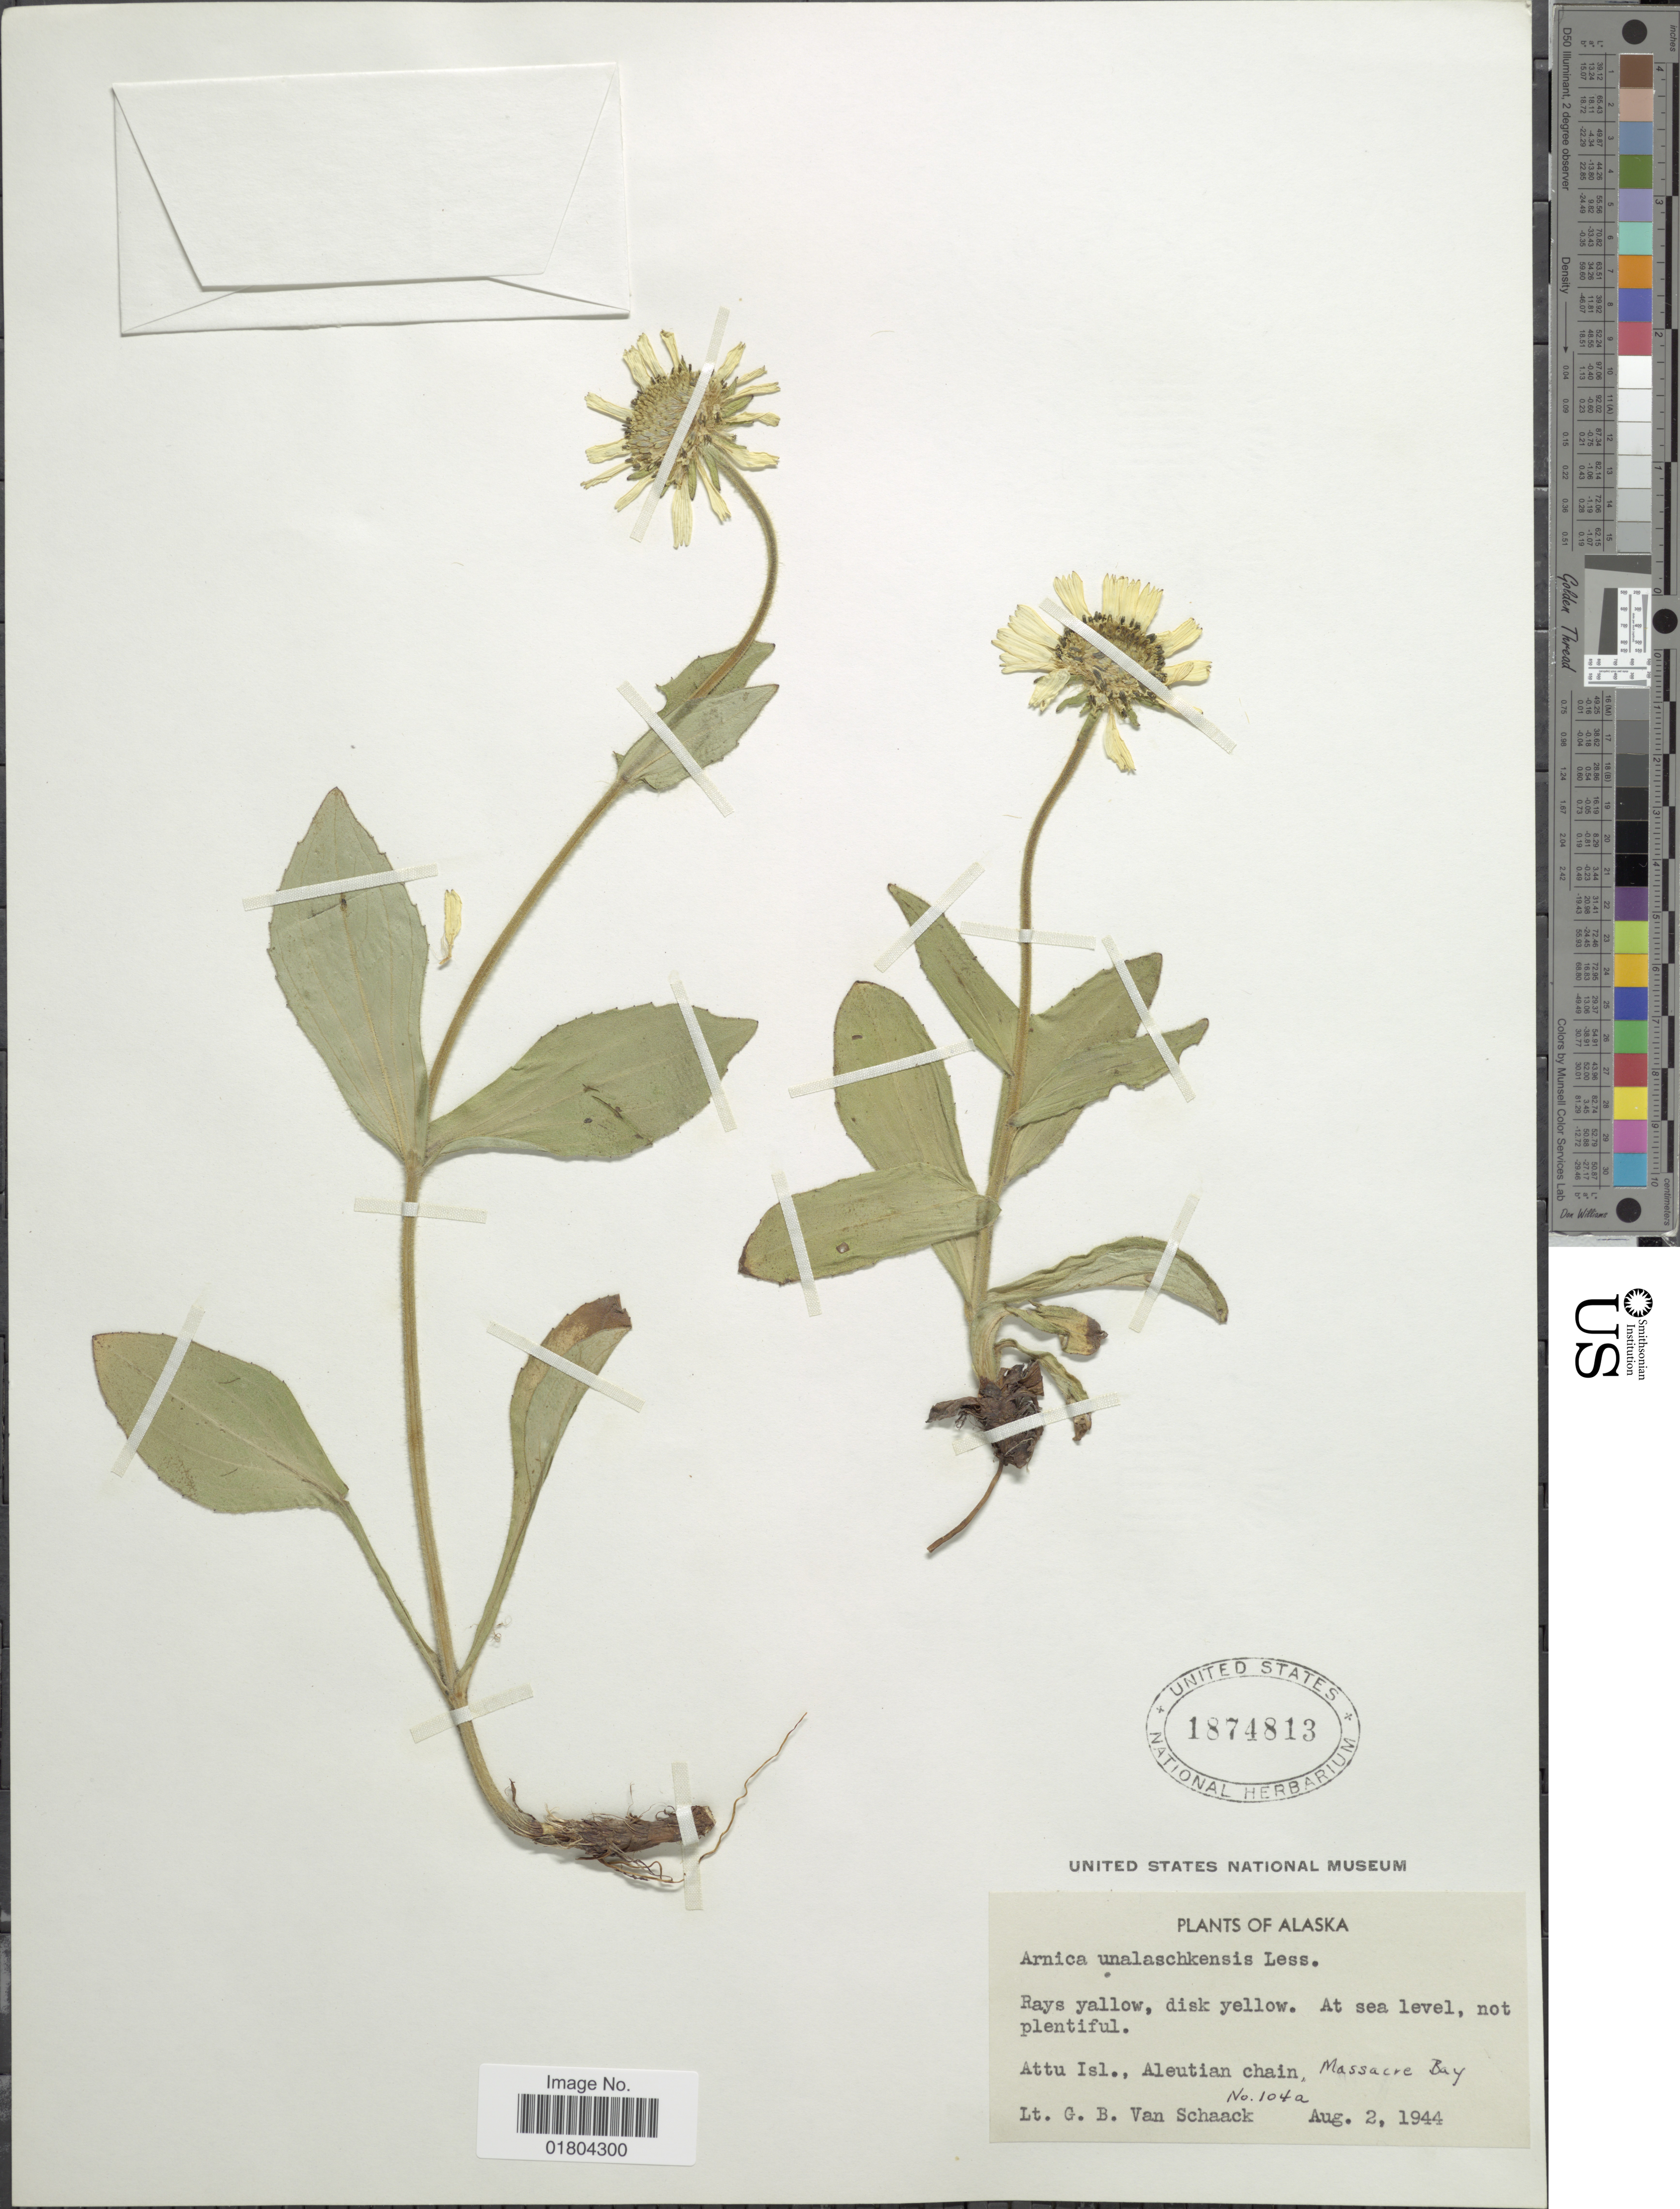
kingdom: Plantae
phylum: Tracheophyta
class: Magnoliopsida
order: Asterales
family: Asteraceae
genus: Arnica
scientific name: Arnica unalashcensis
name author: Less.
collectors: G. Van Schaack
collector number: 104a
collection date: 1944-08-02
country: United States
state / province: Alaska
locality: Attu Isl. Aleutian chain, Massacre Bay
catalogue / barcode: US 1874813